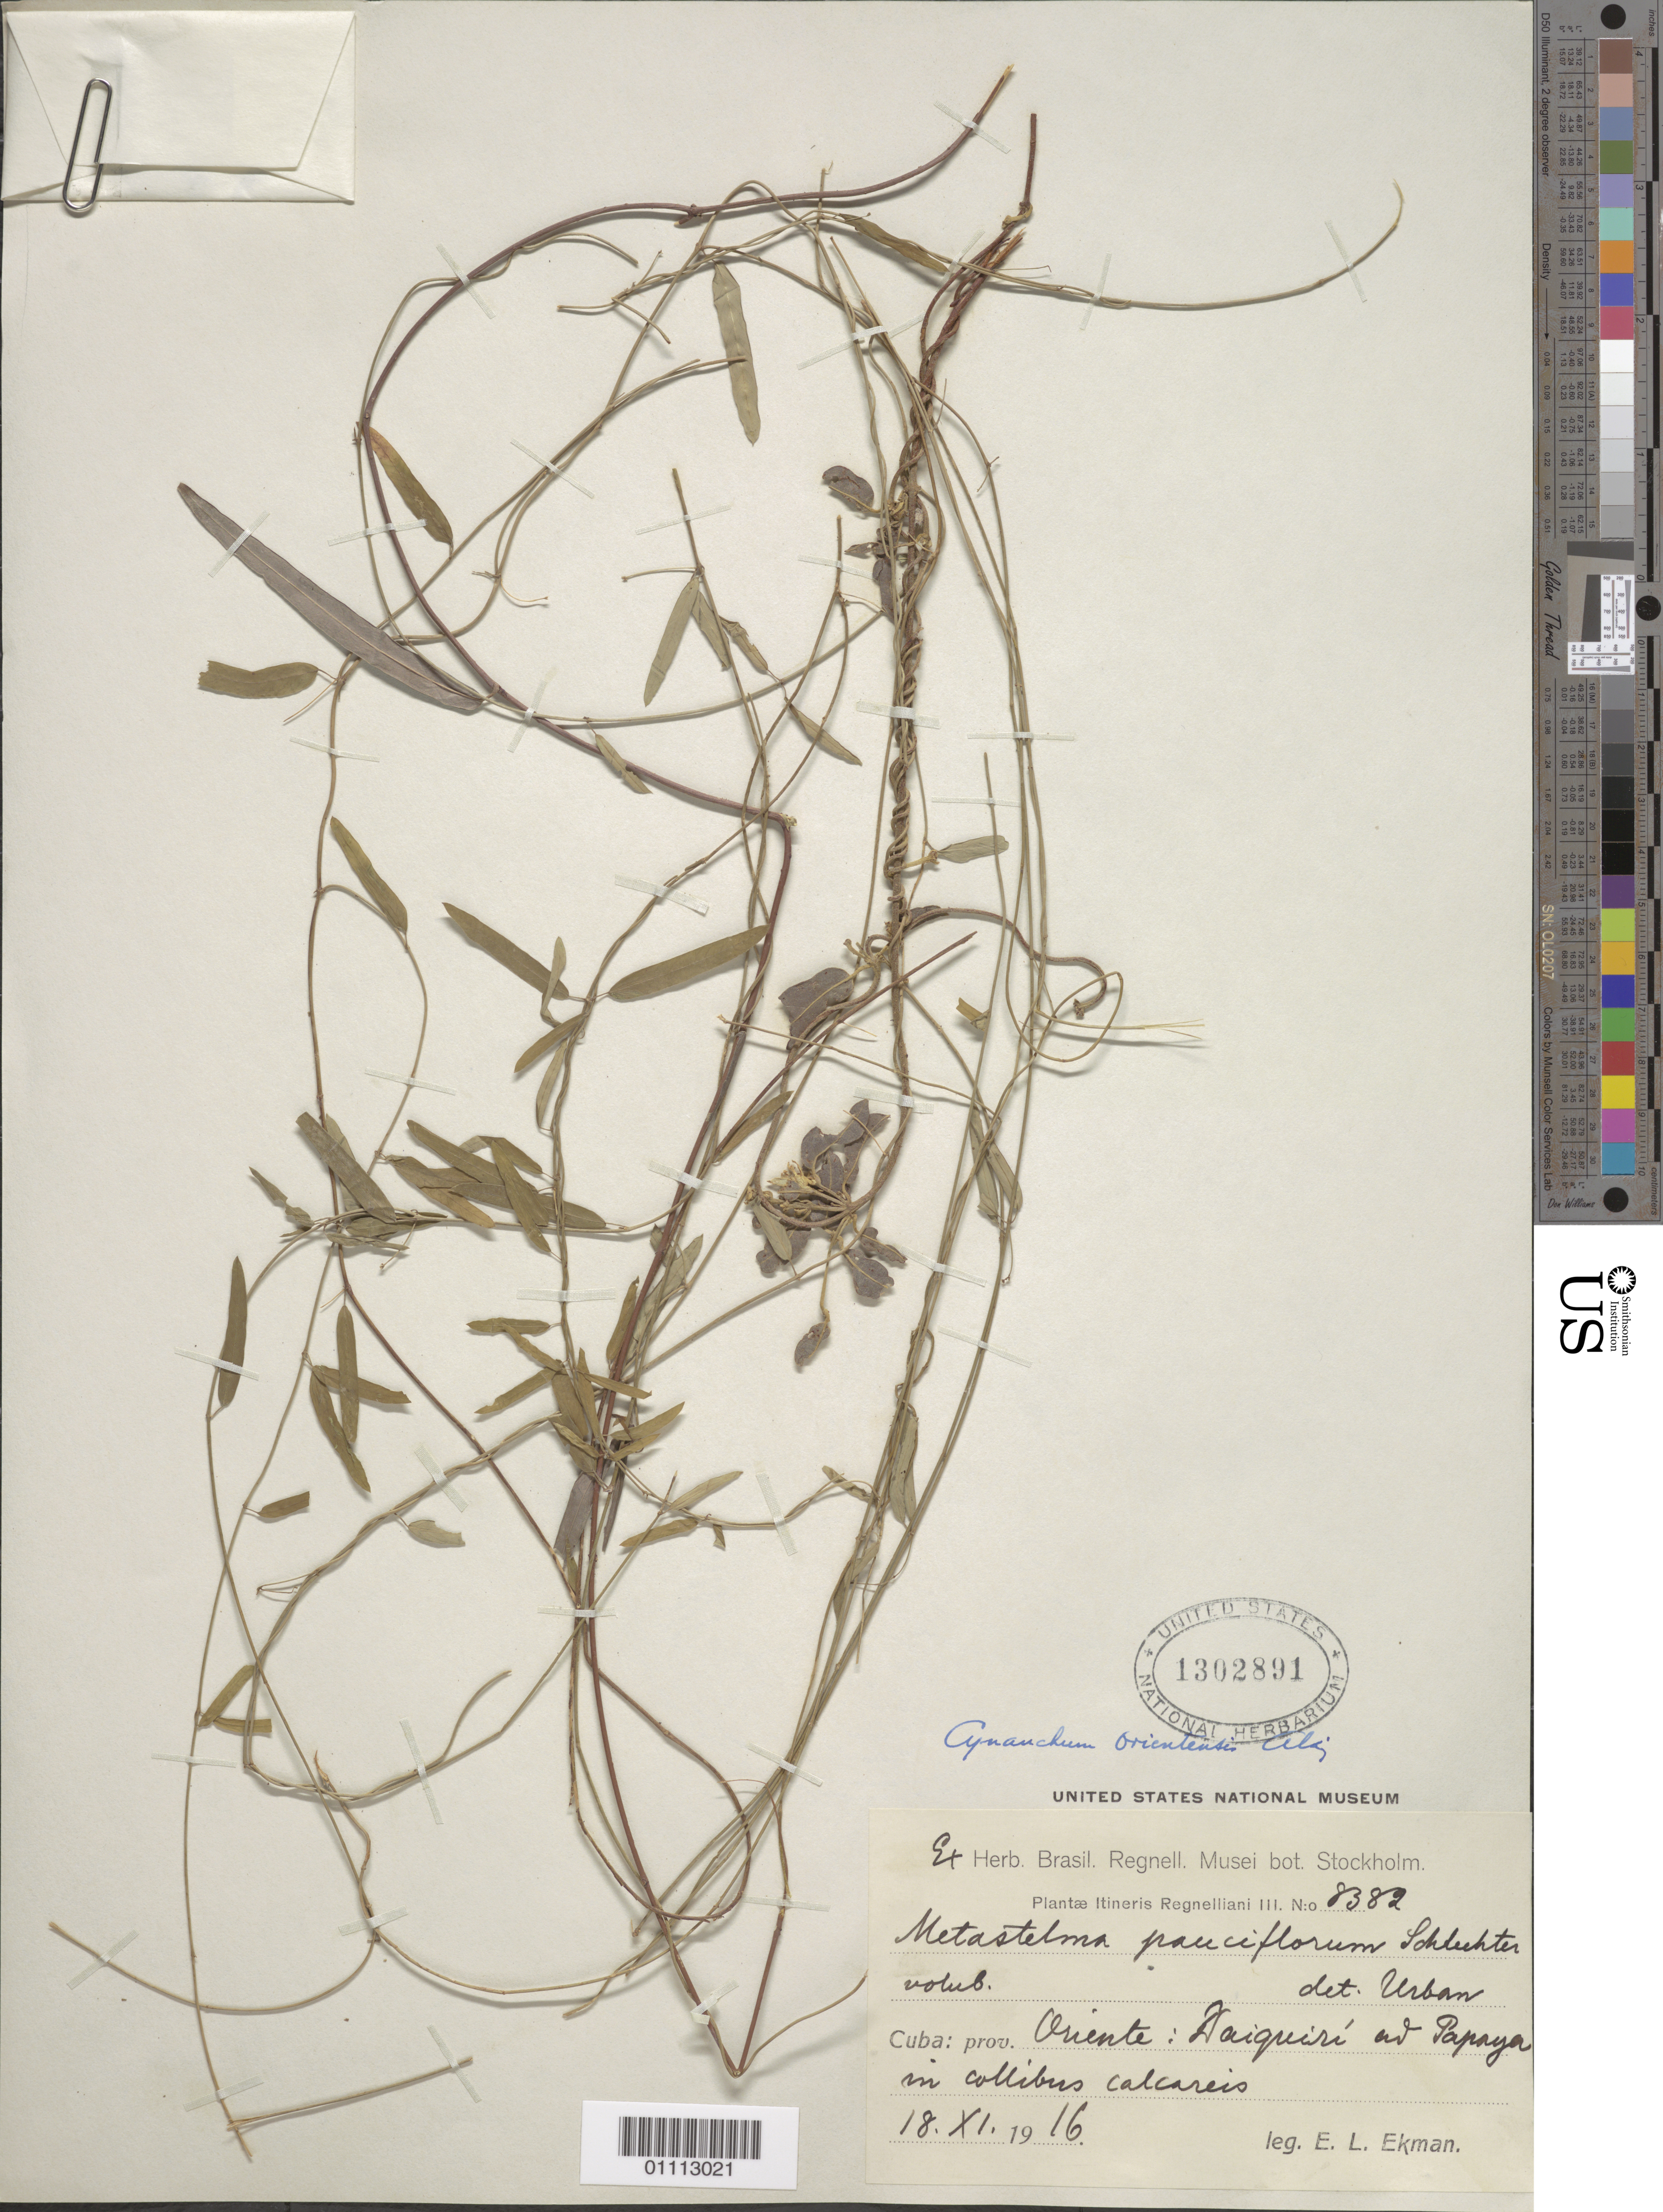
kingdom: Plantae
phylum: Tracheophyta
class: Magnoliopsida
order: Gentianales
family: Apocynaceae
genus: Cynanchum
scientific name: Cynanchum orientense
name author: Alain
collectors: E. L. Ekman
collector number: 8382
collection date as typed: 18 Nov 1916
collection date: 1916-11-18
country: Cuba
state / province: Santiago de Cuba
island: Cuba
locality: Daiquiri ad Papaya in collibus calcareis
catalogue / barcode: US 1302891